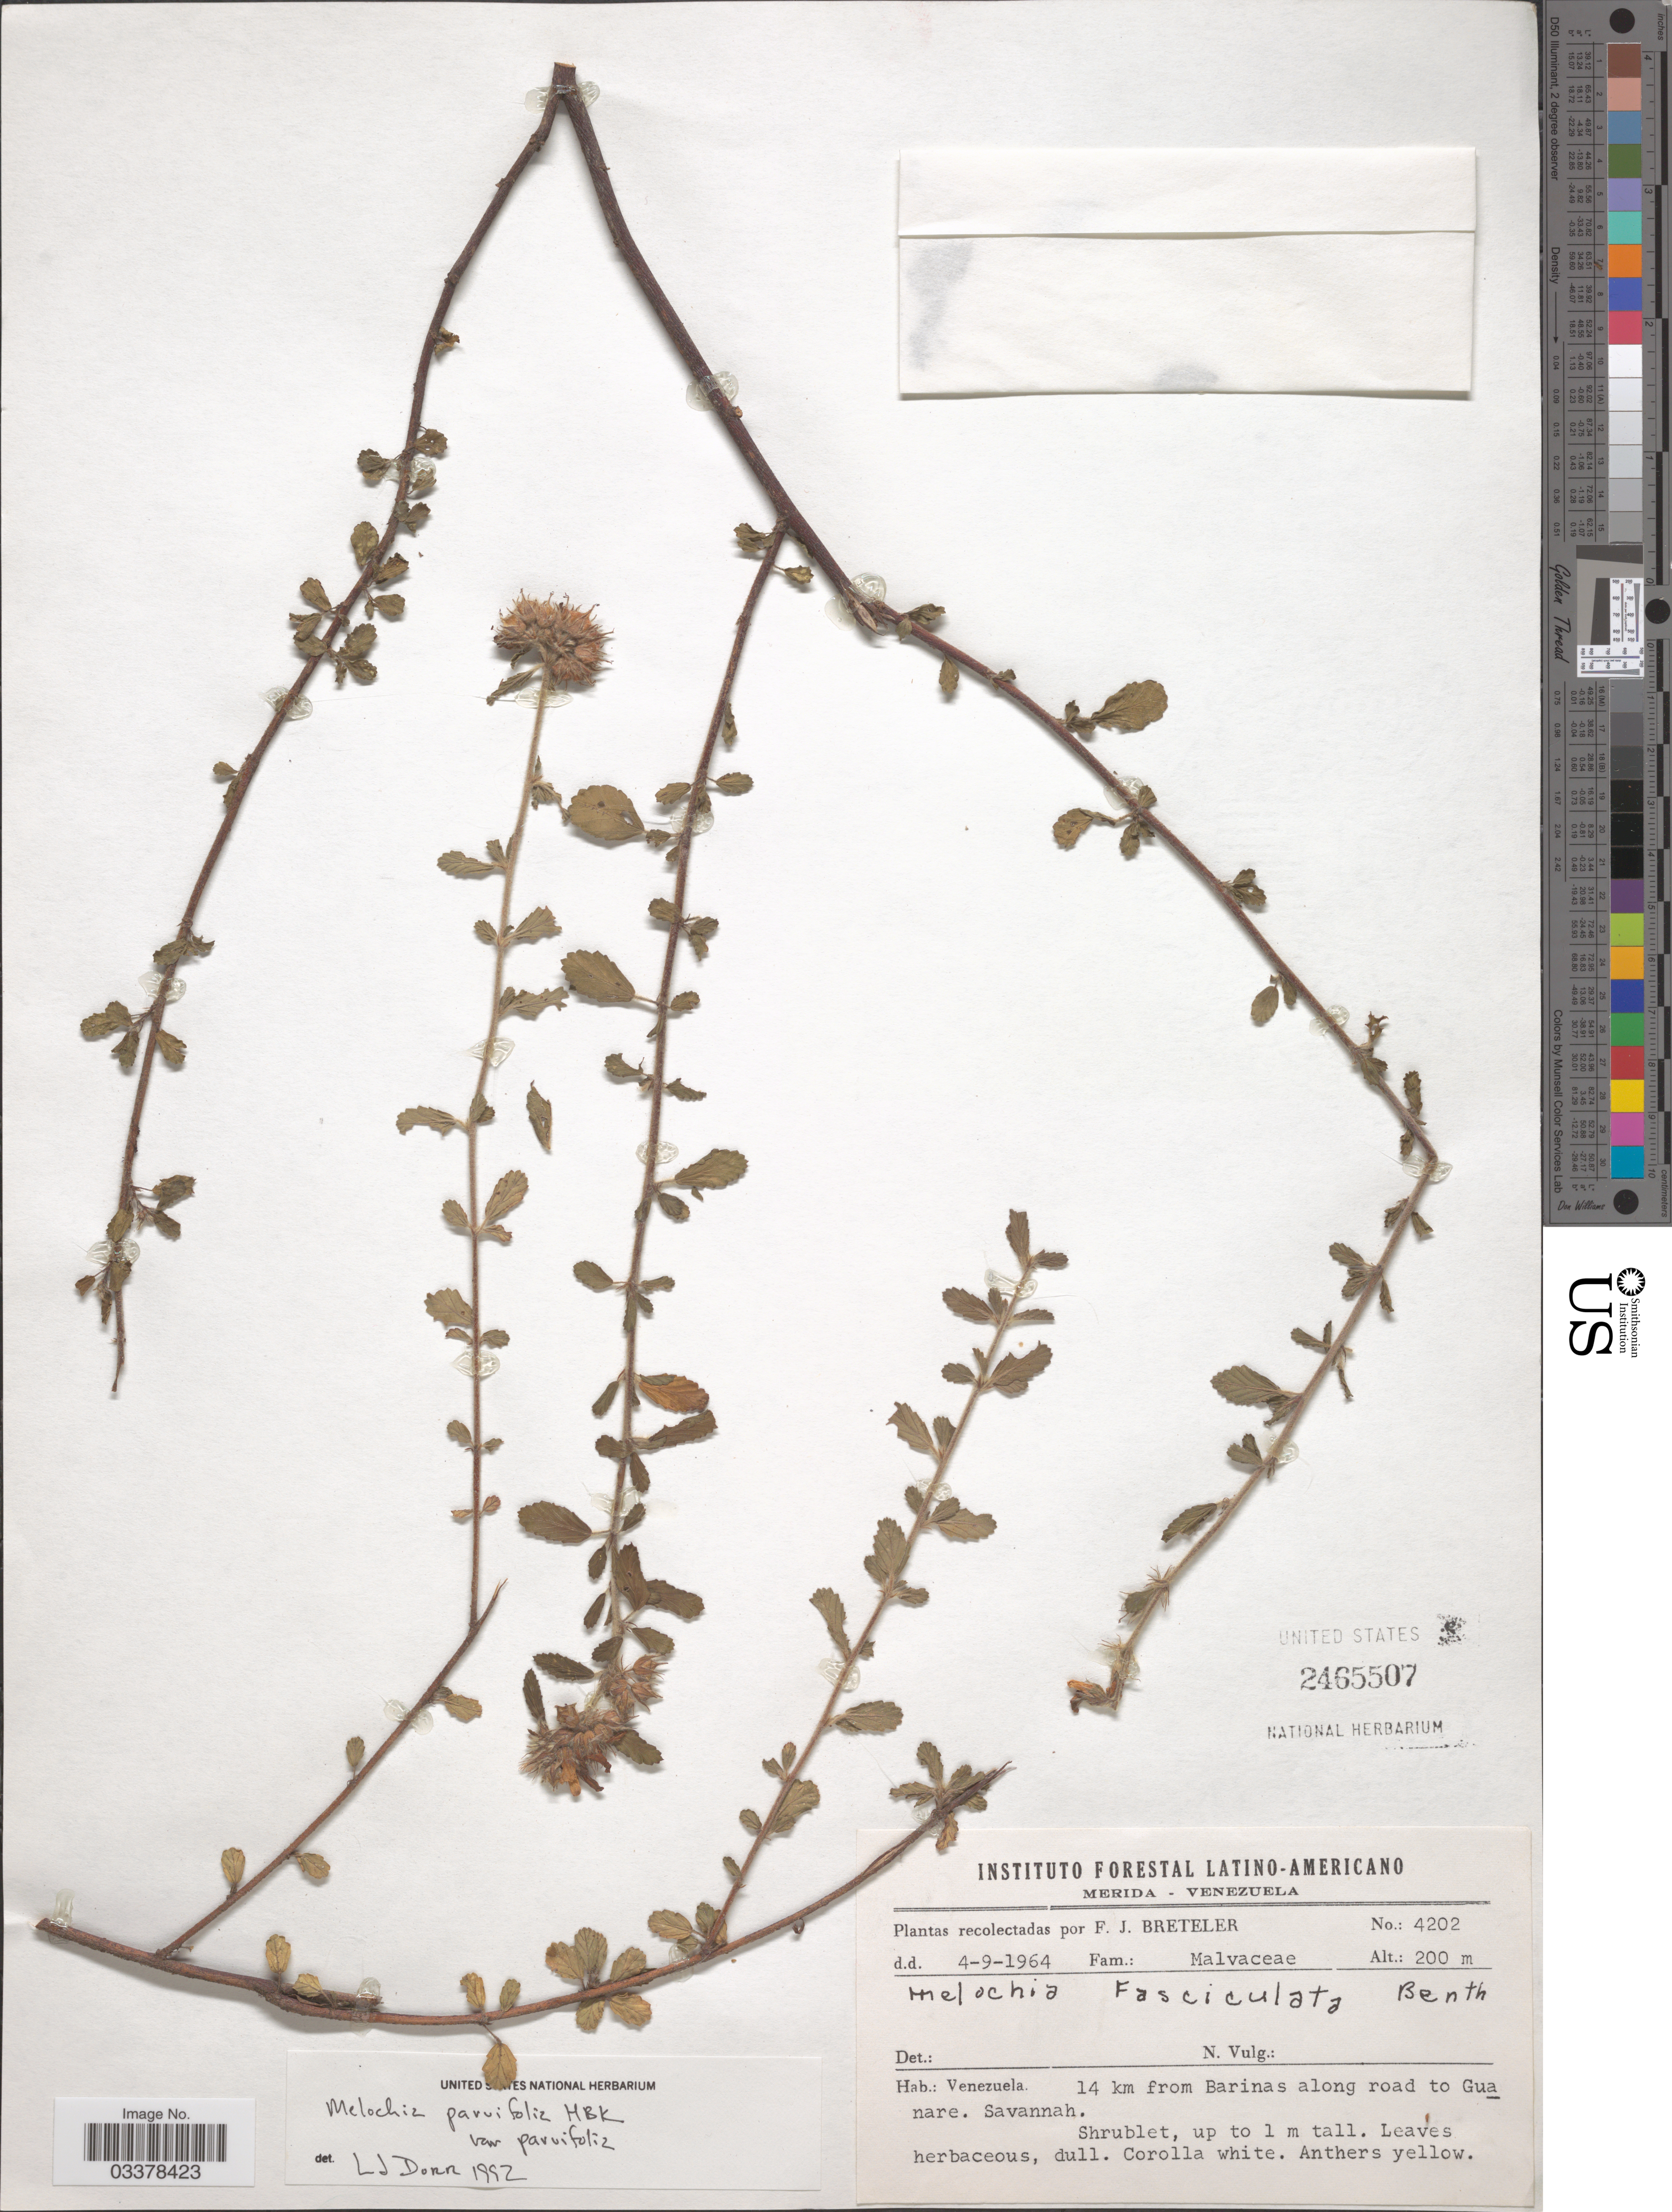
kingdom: Plantae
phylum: Tracheophyta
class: Magnoliopsida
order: Malvales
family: Malvaceae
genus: Melochia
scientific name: Melochia parvifolia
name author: Kunth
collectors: F. J. Breteler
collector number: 4202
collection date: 1964-09-04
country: Venezuela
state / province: Mérida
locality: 14 km from Barinas along road to Guanare.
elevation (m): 200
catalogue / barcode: US 2465507